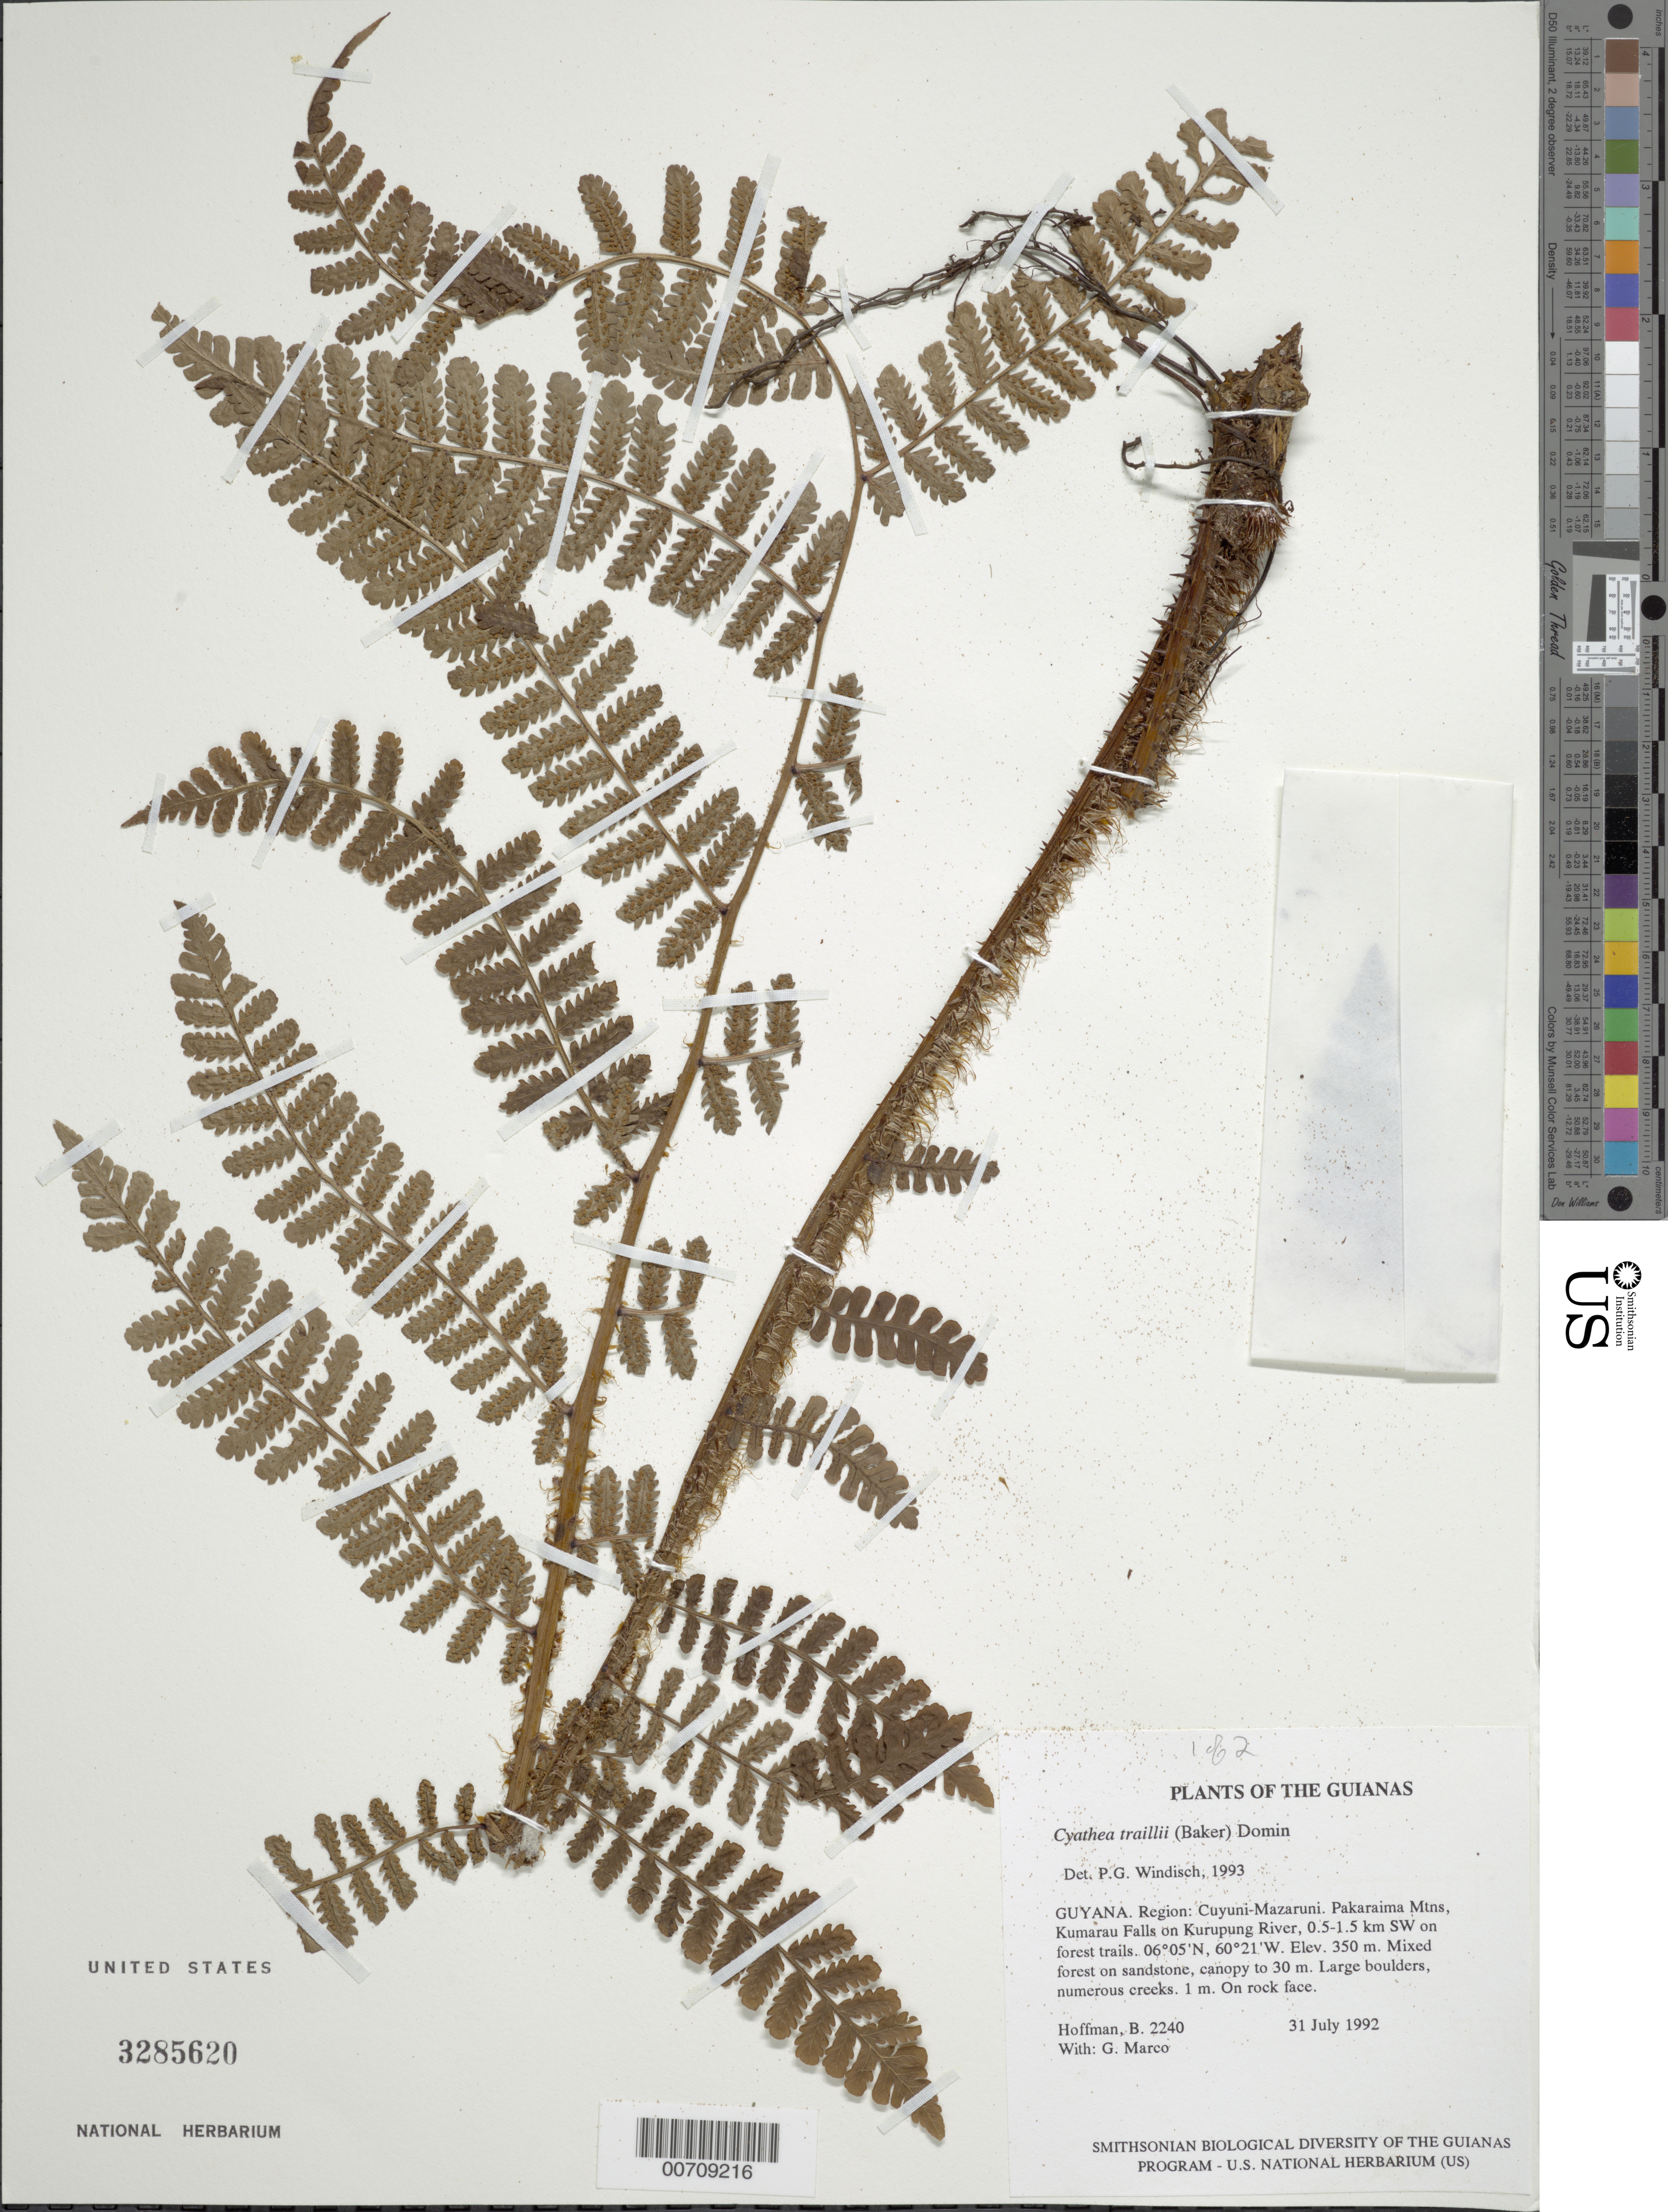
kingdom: Plantae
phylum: Tracheophyta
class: Polypodiopsida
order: Cyatheales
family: Cyatheaceae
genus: Cyathea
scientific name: Cyathea traillii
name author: (Baker) Domin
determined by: Windisch, Paulo Guenter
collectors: B. Hoffman & G. Marco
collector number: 2240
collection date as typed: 31 July 1992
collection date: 1992-07-31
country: Guyana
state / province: Cuyuni-Mazaruni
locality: Pakaraima Mountains, Kumarau Falls on Kurupung River, 0.5-1.5 km SW on forest trails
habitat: Mixed forest on sandstone, canopy to 30 m. Large boulders, numerous creeks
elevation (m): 350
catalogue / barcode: US 3285620